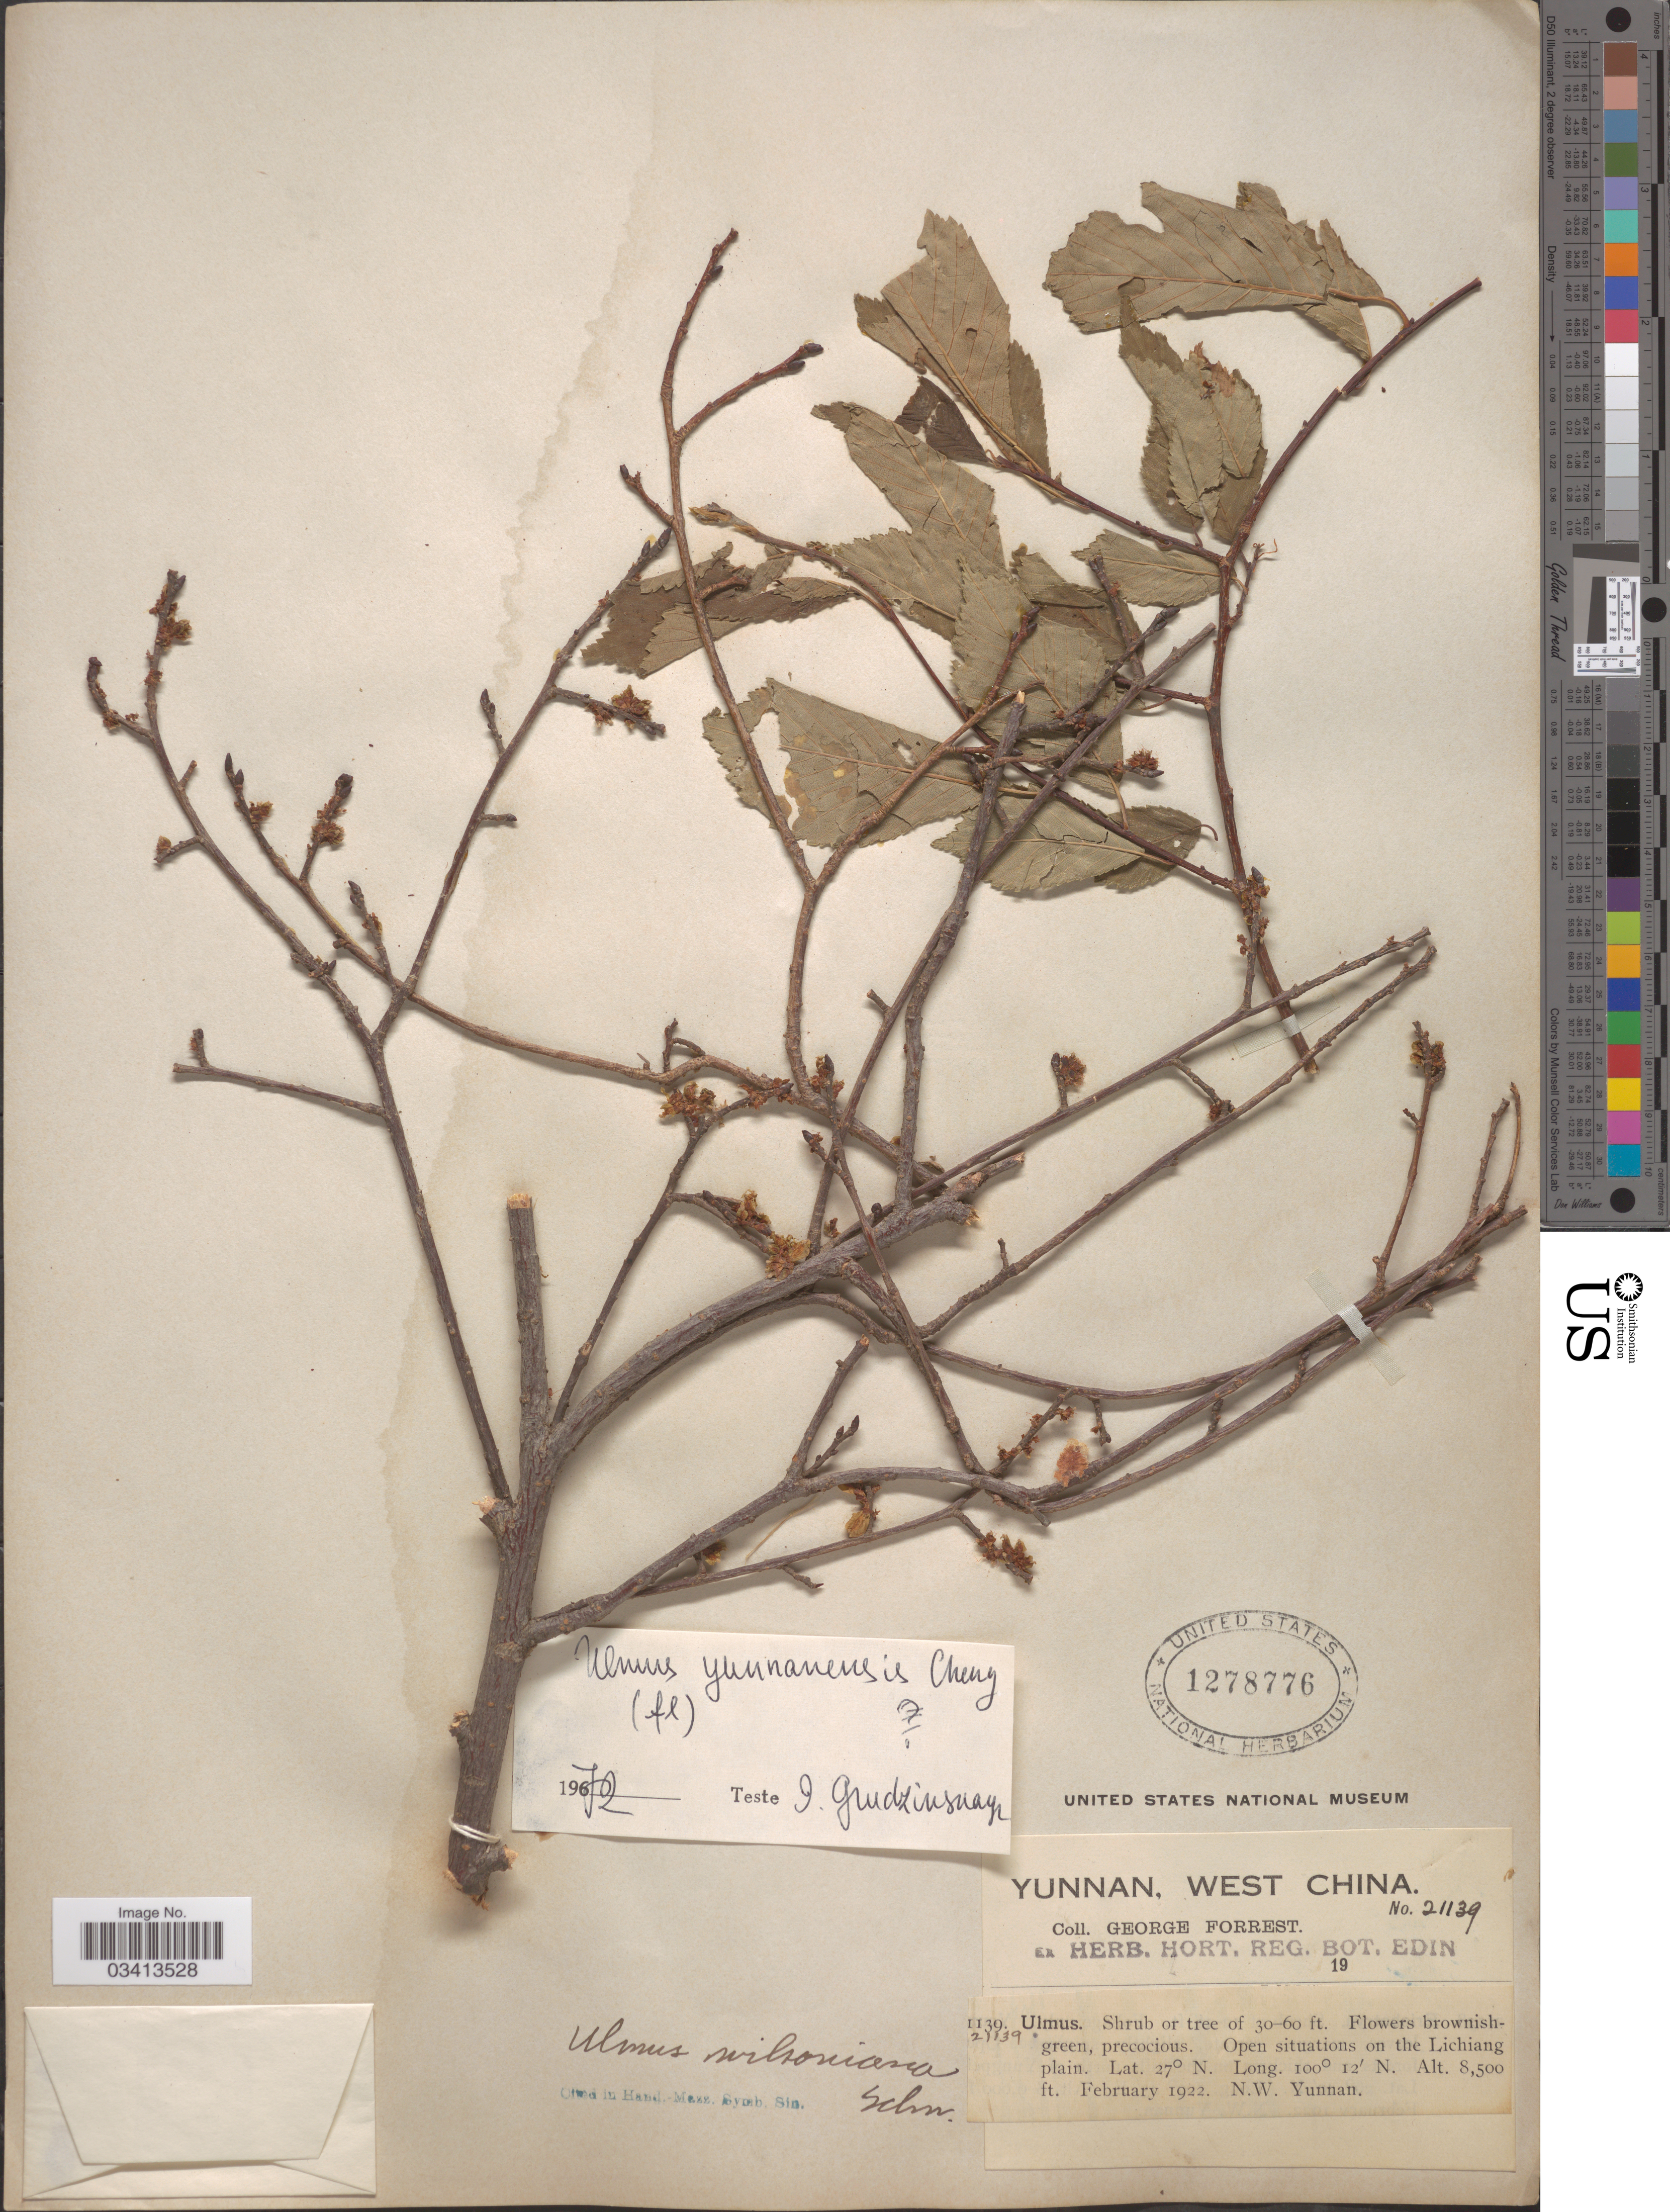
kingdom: Plantae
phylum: Tracheophyta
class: Magnoliopsida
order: Rosales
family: Ulmaceae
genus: Ulmus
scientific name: Ulmus yunnanensis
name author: W.C. Cheng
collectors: G. Forrest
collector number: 21139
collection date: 1922-02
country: China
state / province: Yunnan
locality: West China. On the Lichiang plain. N.W. Yunnan.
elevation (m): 2591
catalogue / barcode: US 1278776